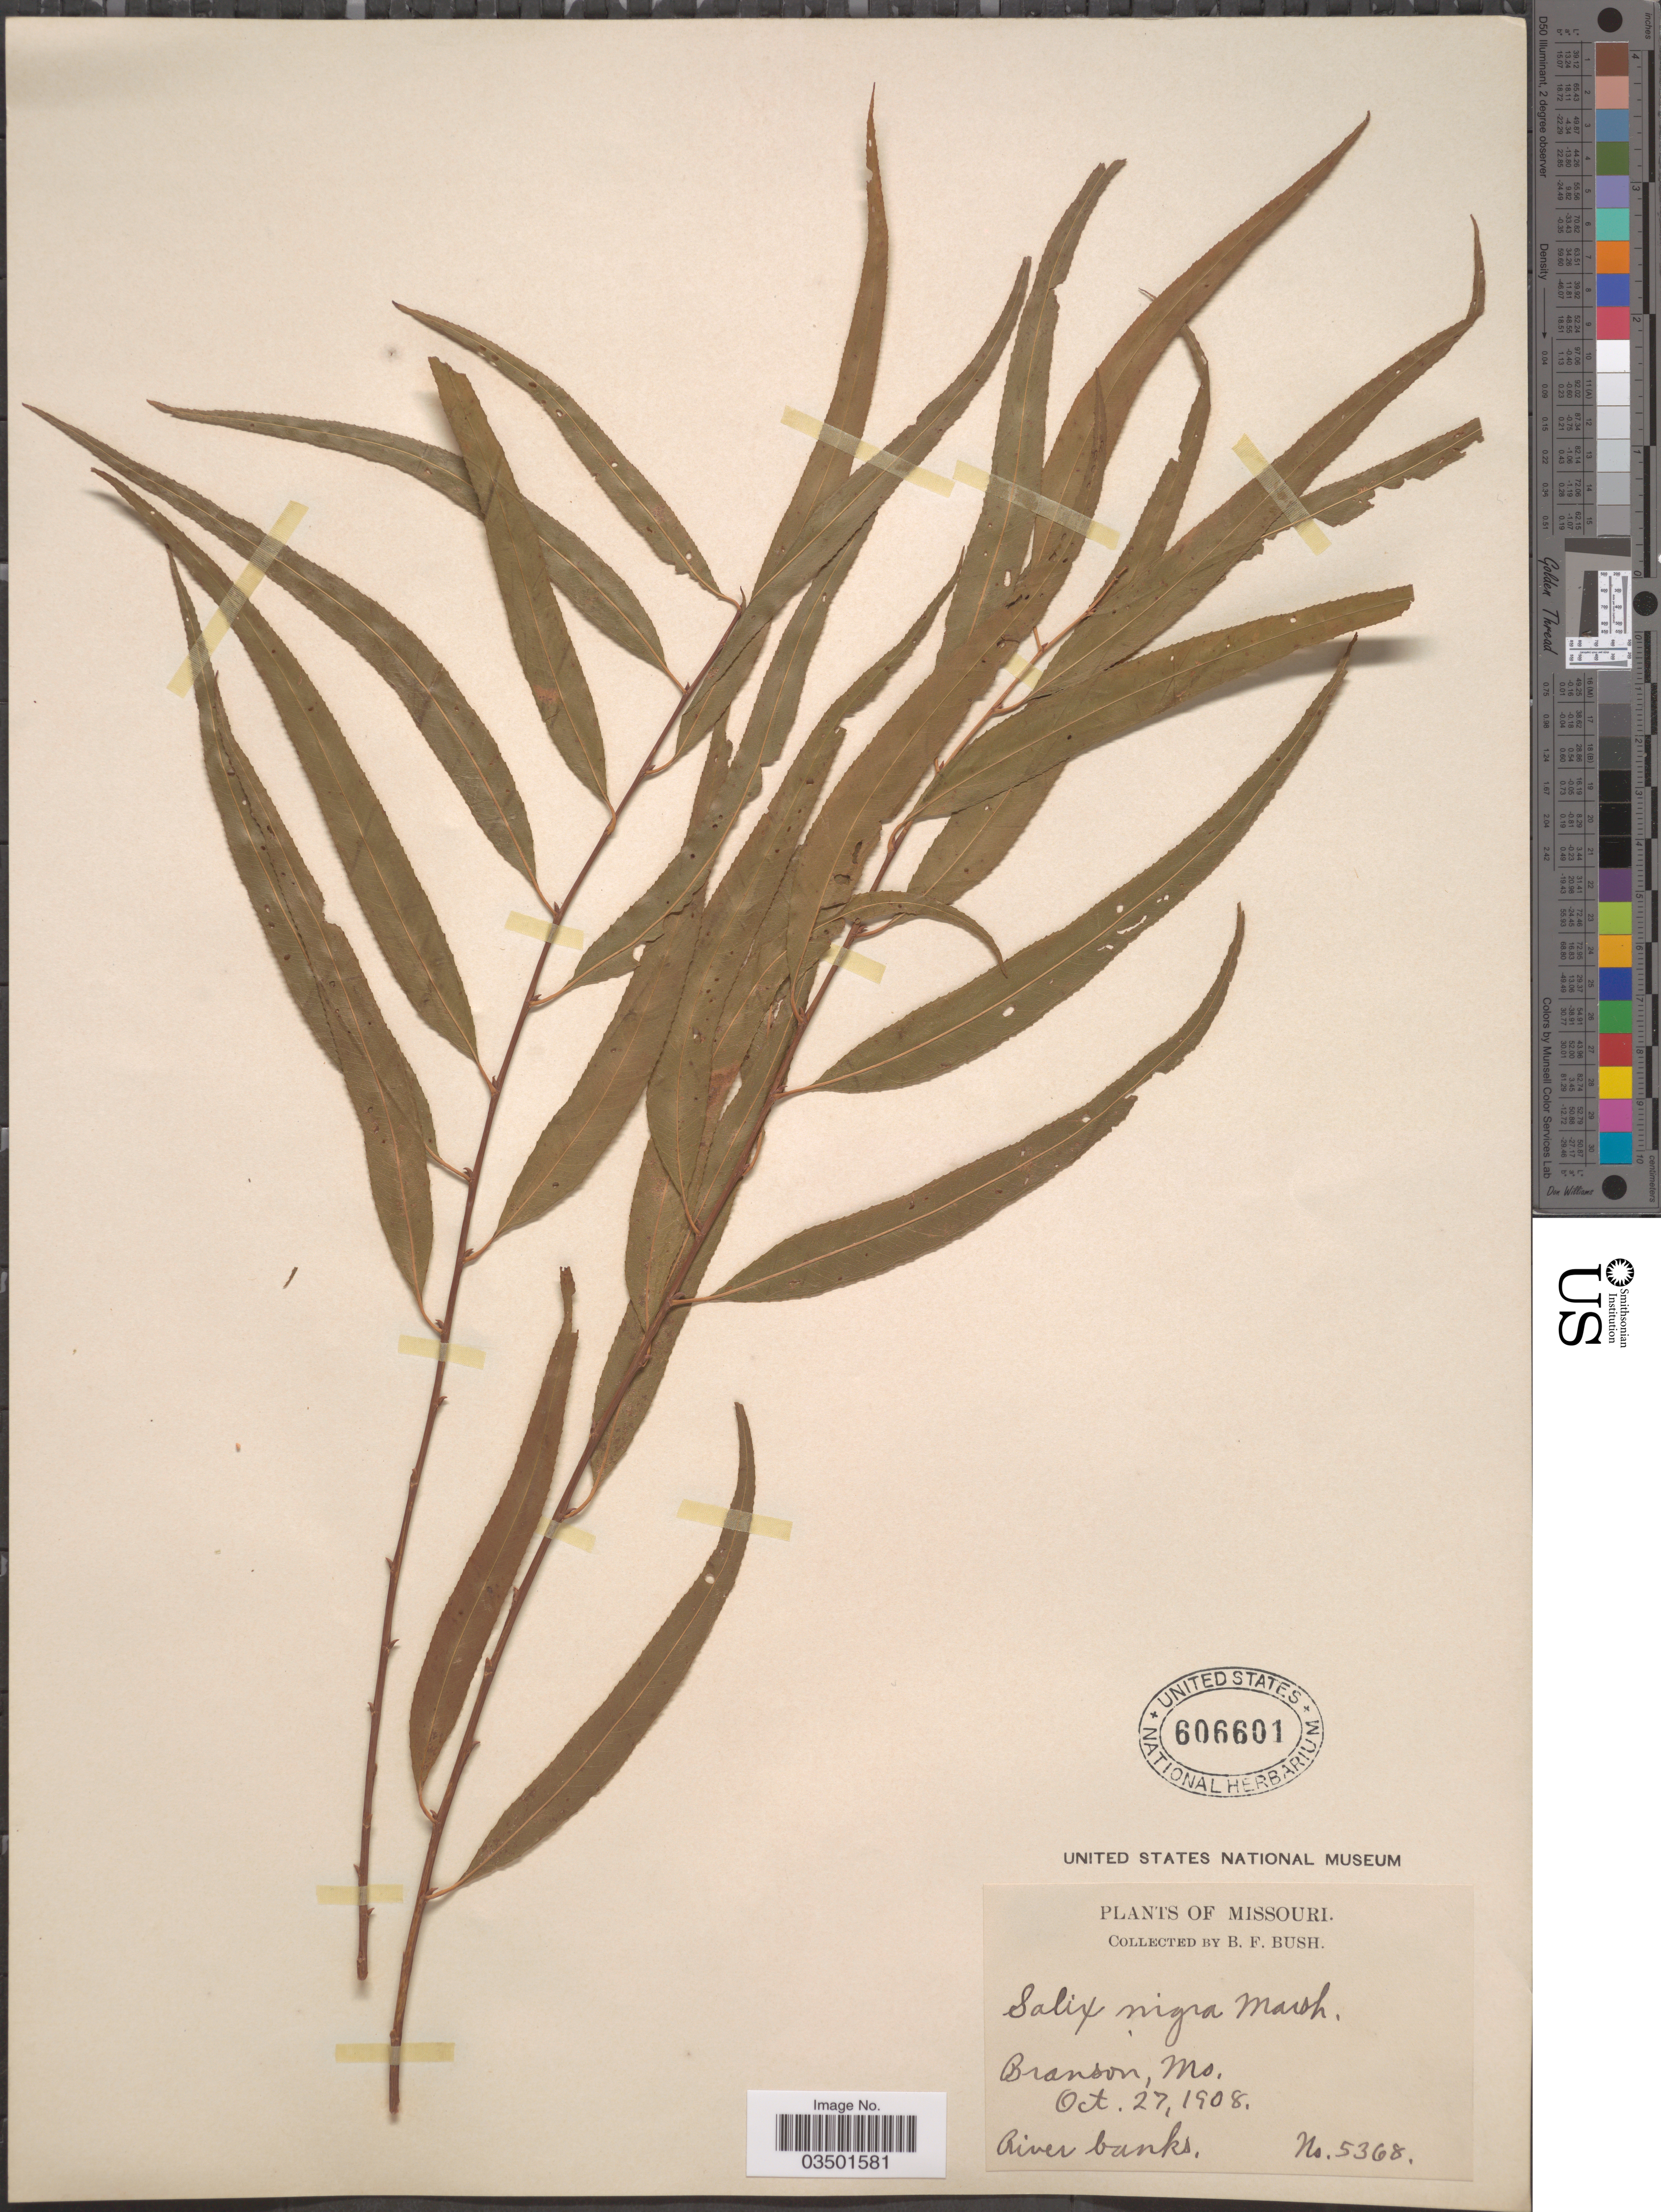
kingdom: Plantae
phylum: Tracheophyta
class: Magnoliopsida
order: Malpighiales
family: Salicaceae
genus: Salix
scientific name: Salix nigra var. lindheimeri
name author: C.K. Schneid.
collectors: B. F. Bush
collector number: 5368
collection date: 1908-10-27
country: United States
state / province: Missouri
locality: Branson.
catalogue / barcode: US 606601